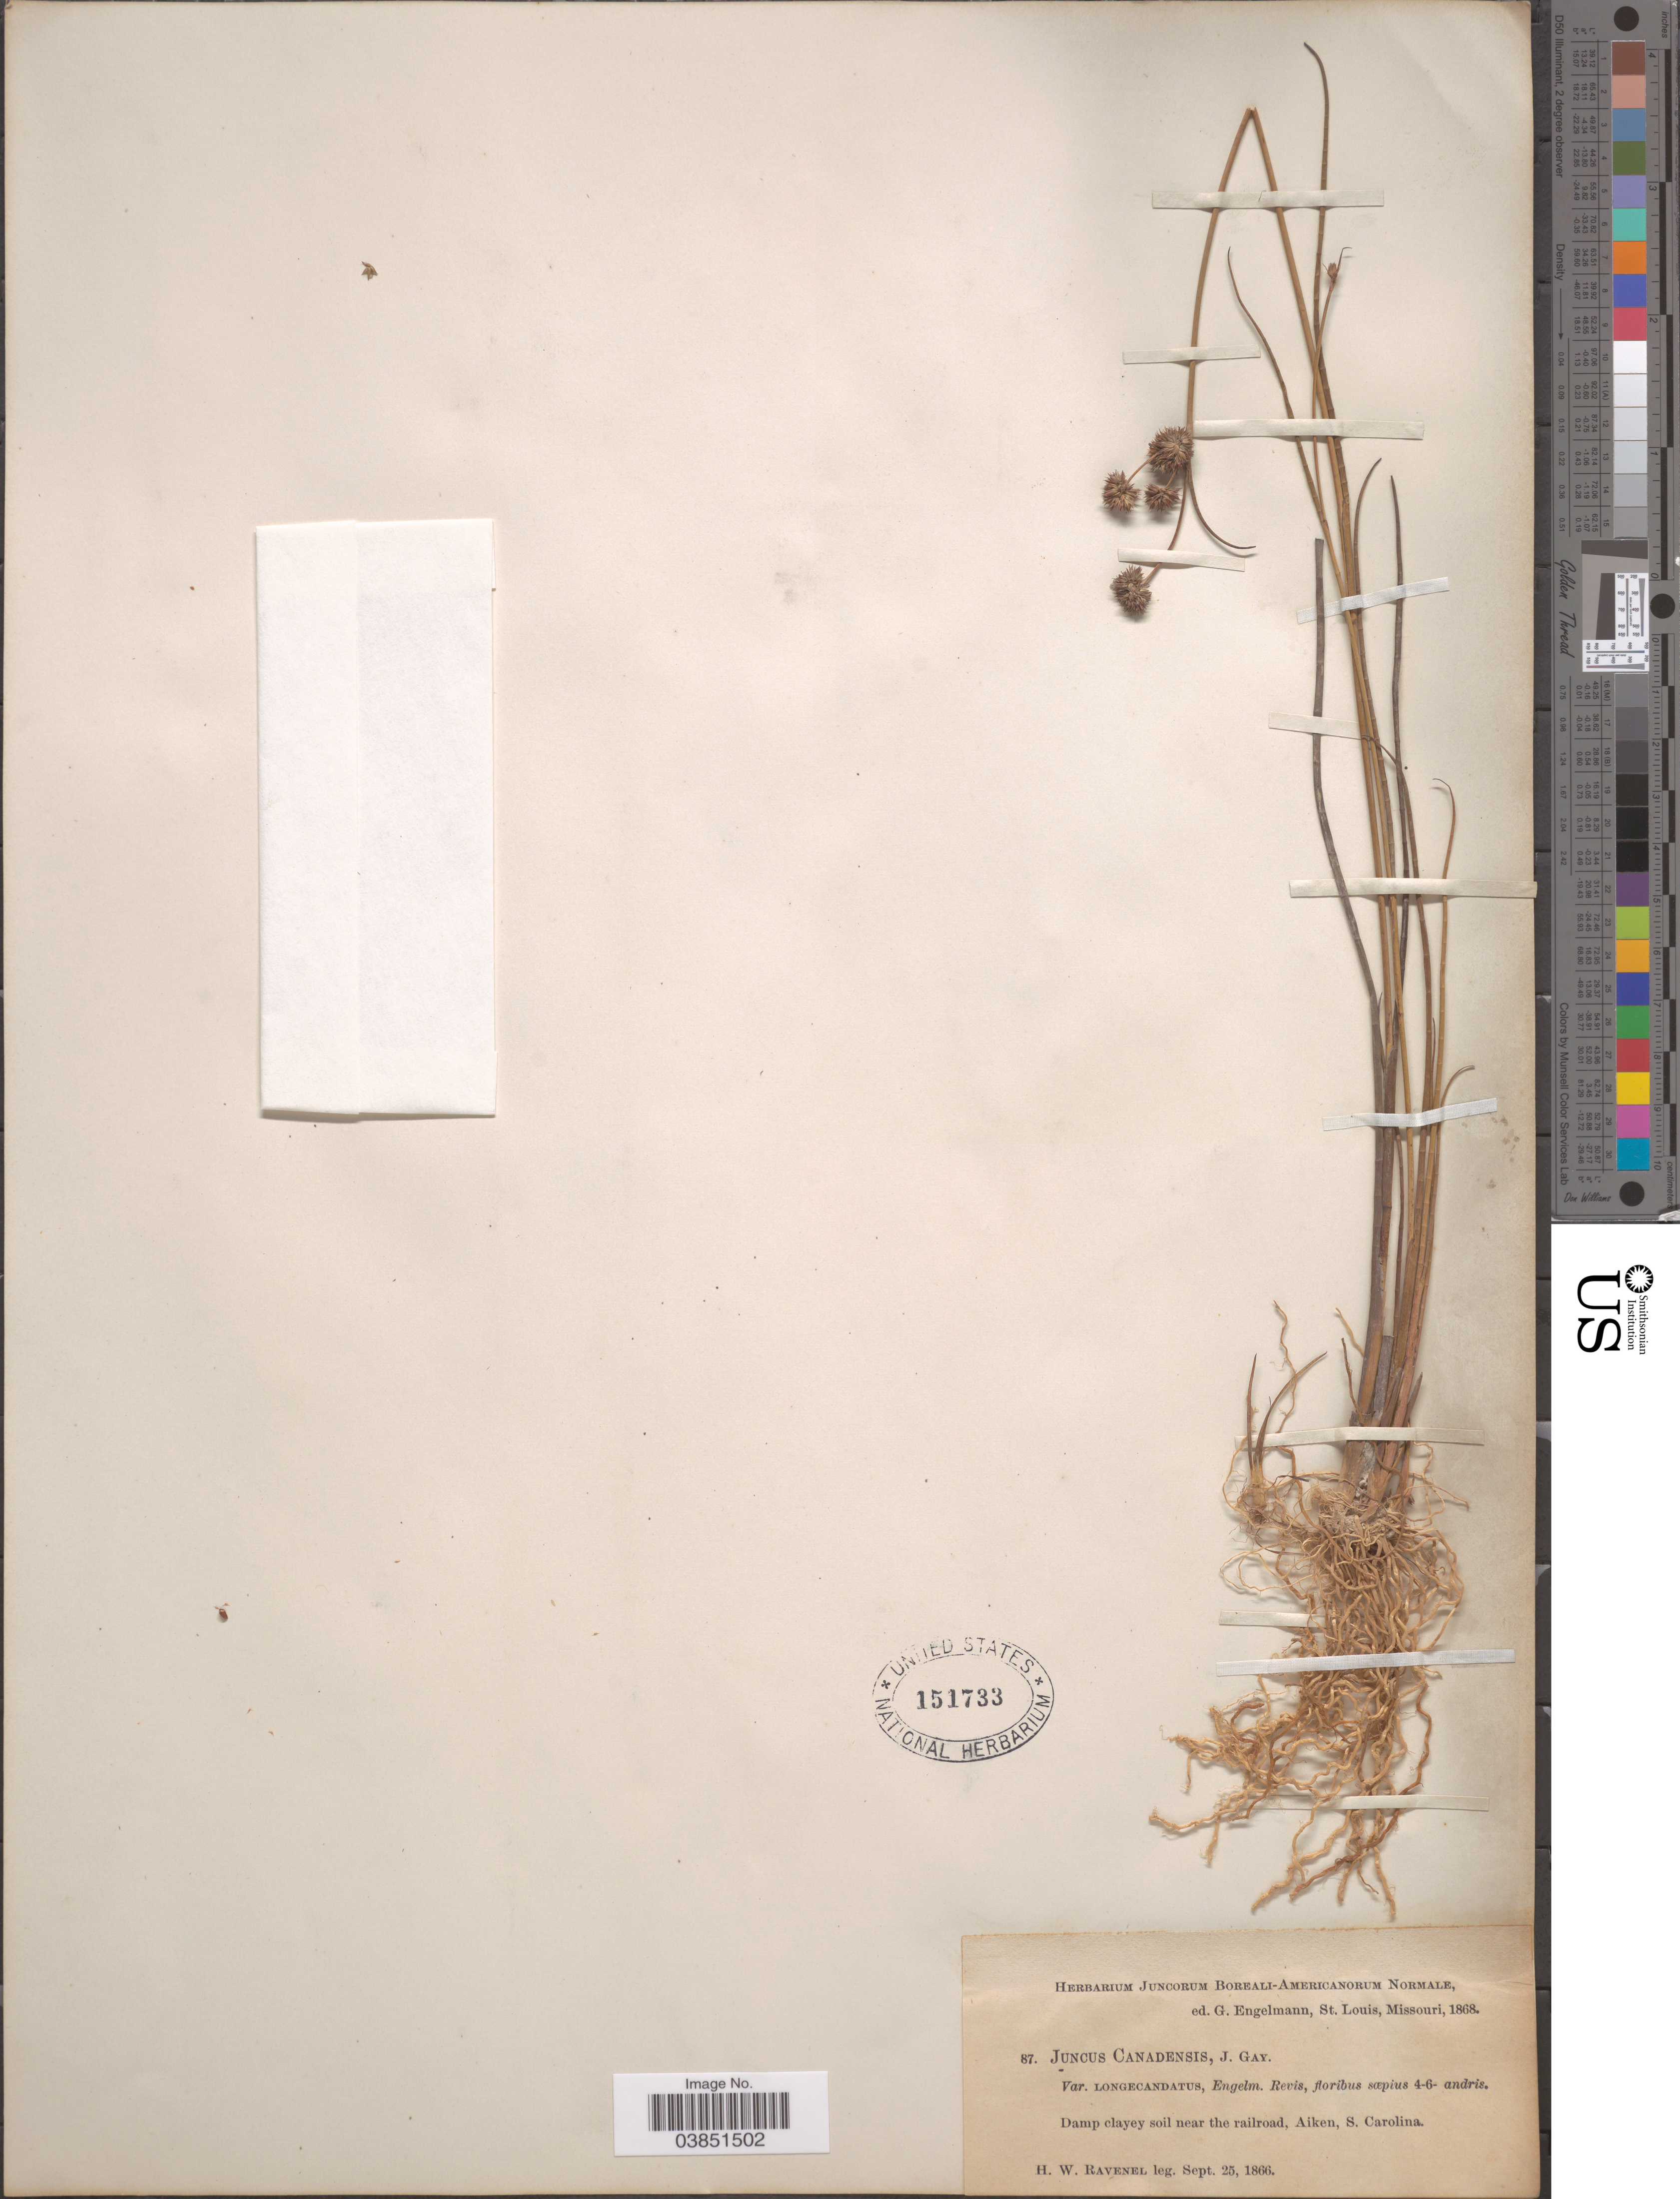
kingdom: Plantae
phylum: Tracheophyta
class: Liliopsida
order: Poales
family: Juncaceae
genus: Juncus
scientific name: Juncus canadensis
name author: J. Gay ex Laharpe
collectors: H. Ravenel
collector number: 87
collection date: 1866-09-25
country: United States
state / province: South Carolina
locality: Near the railroad, Aiken.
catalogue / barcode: US 151733